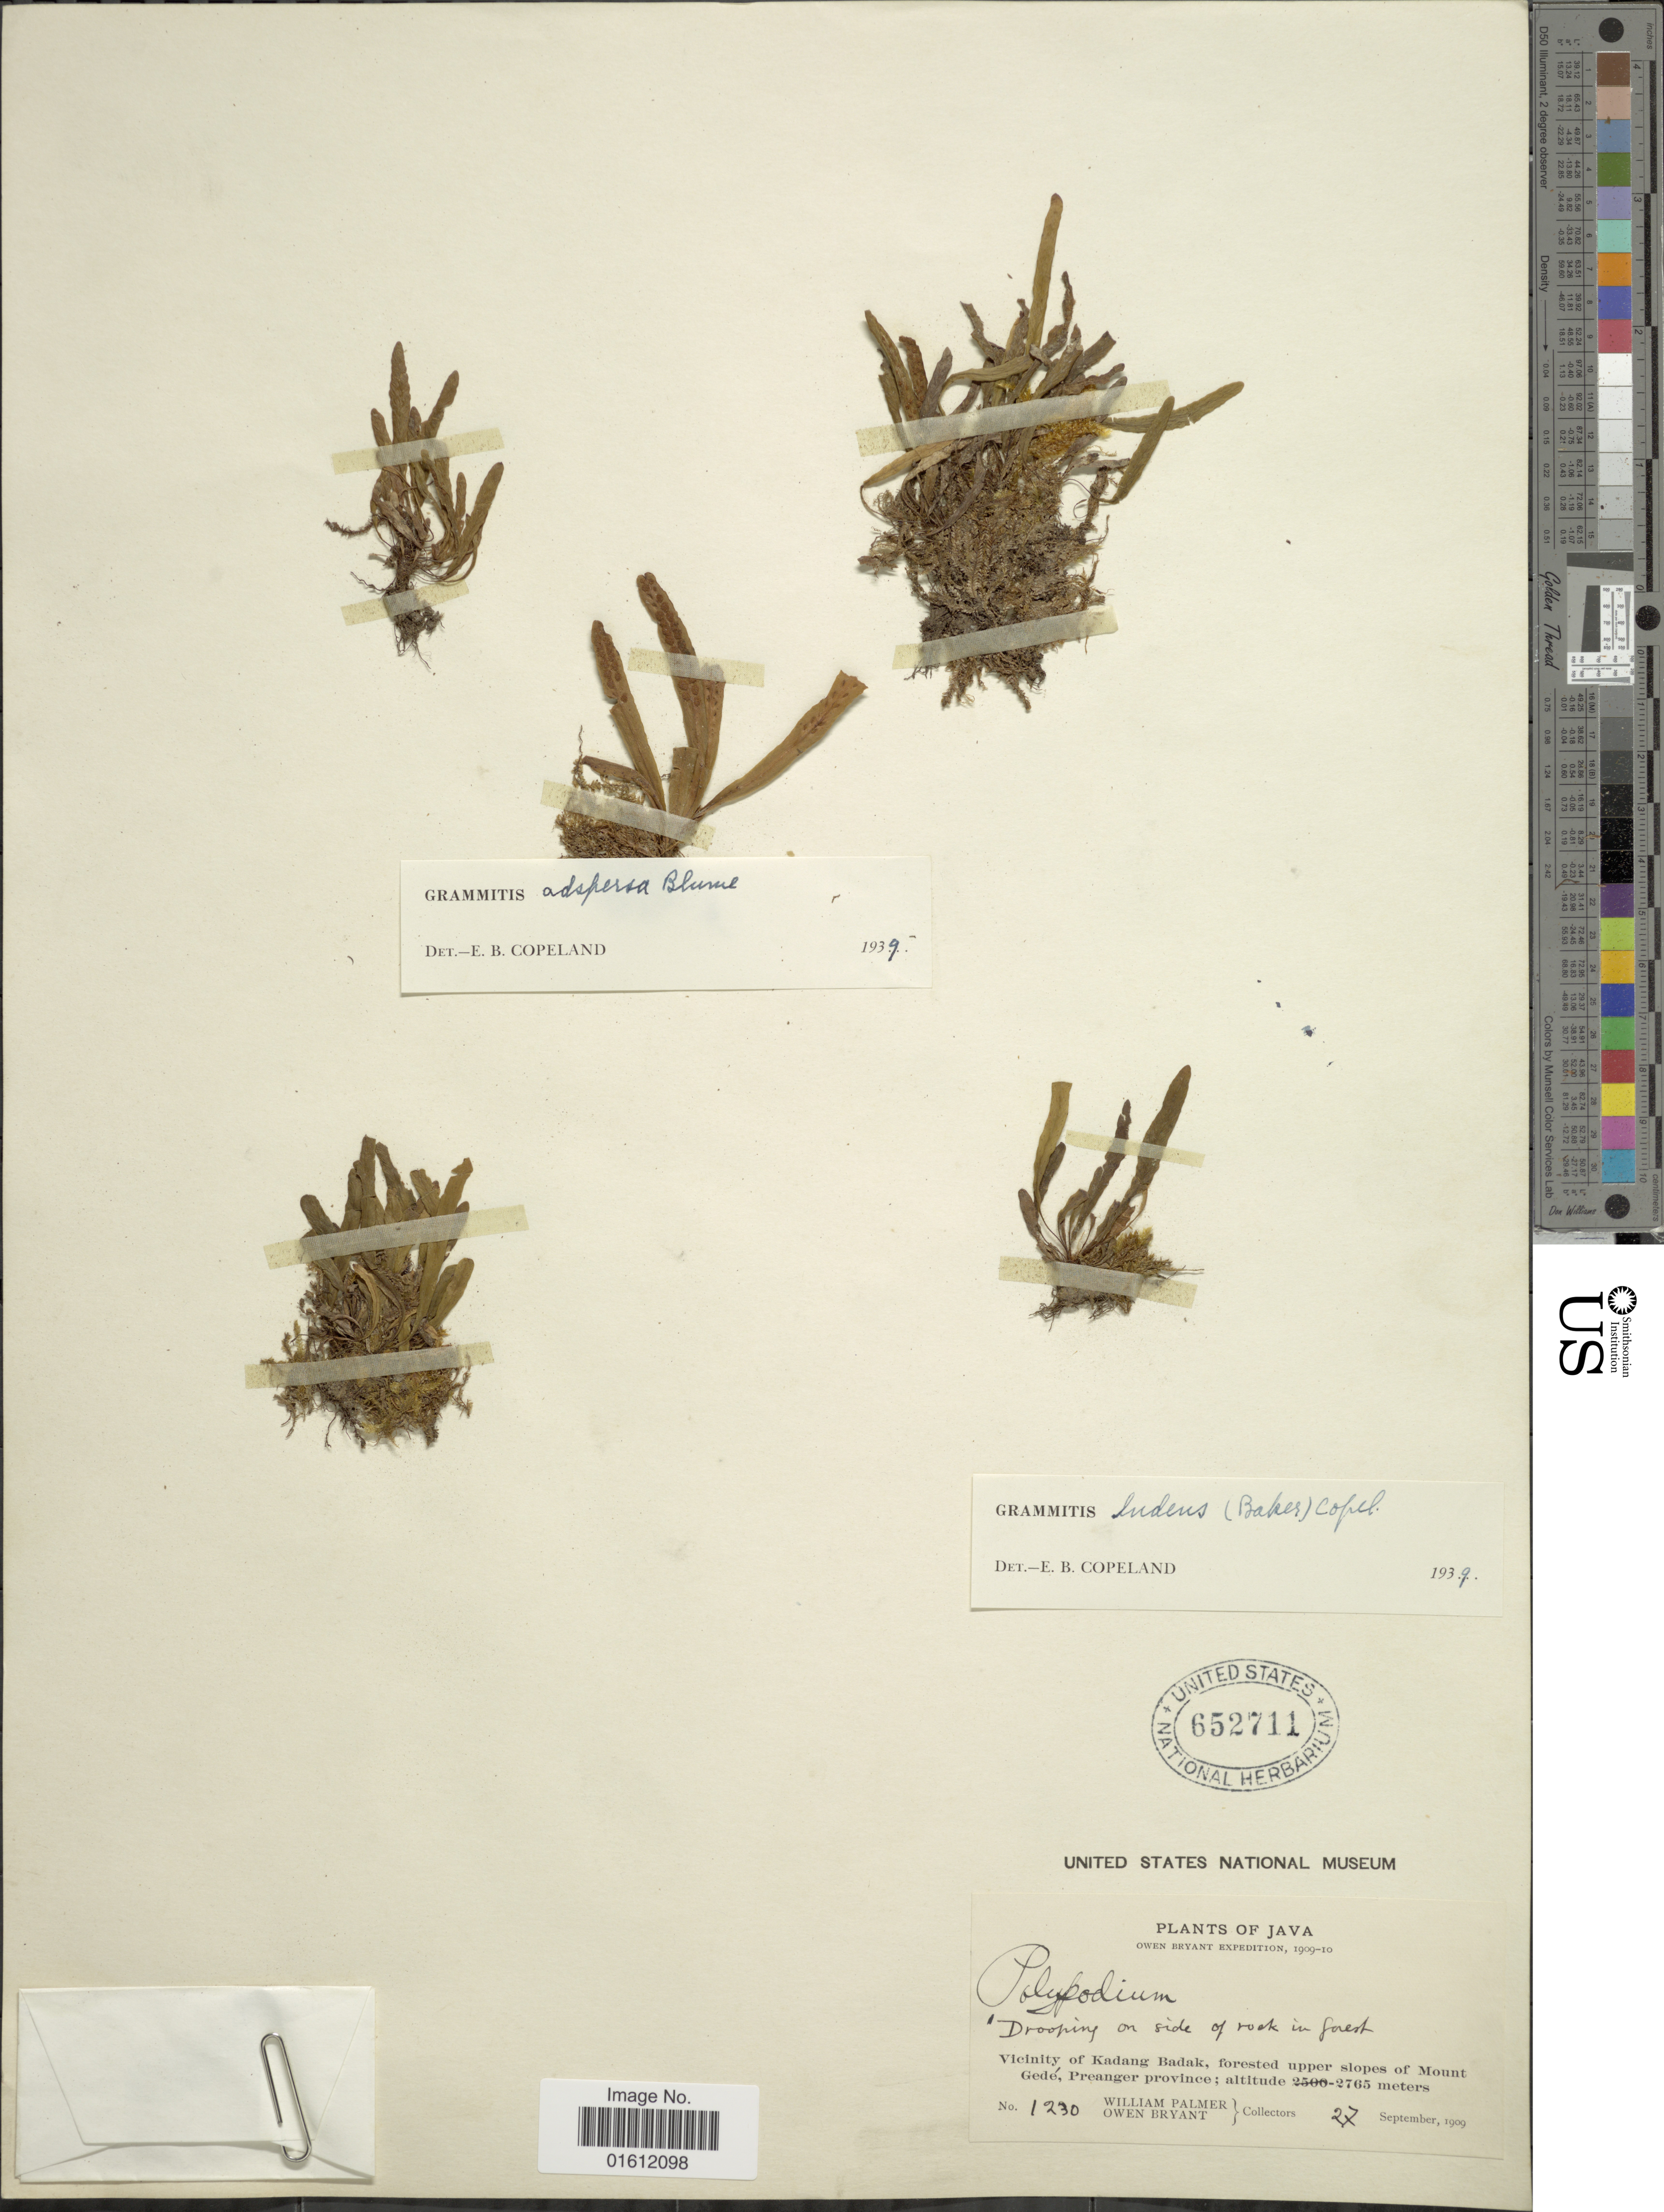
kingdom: Plantae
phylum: Tracheophyta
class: Polypodiopsida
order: Polypodiales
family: Polypodiaceae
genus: Oreogrammitis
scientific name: Oreogrammitis scabristipes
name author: (Baker) Parris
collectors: W. Palmer & O. Bryant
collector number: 1230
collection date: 1909-09-27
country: Indonesia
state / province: Java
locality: Vicinity of Kadang Badak, forested upper slopes of Mount Gedé, Preanger province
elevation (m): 2765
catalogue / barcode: US 652711